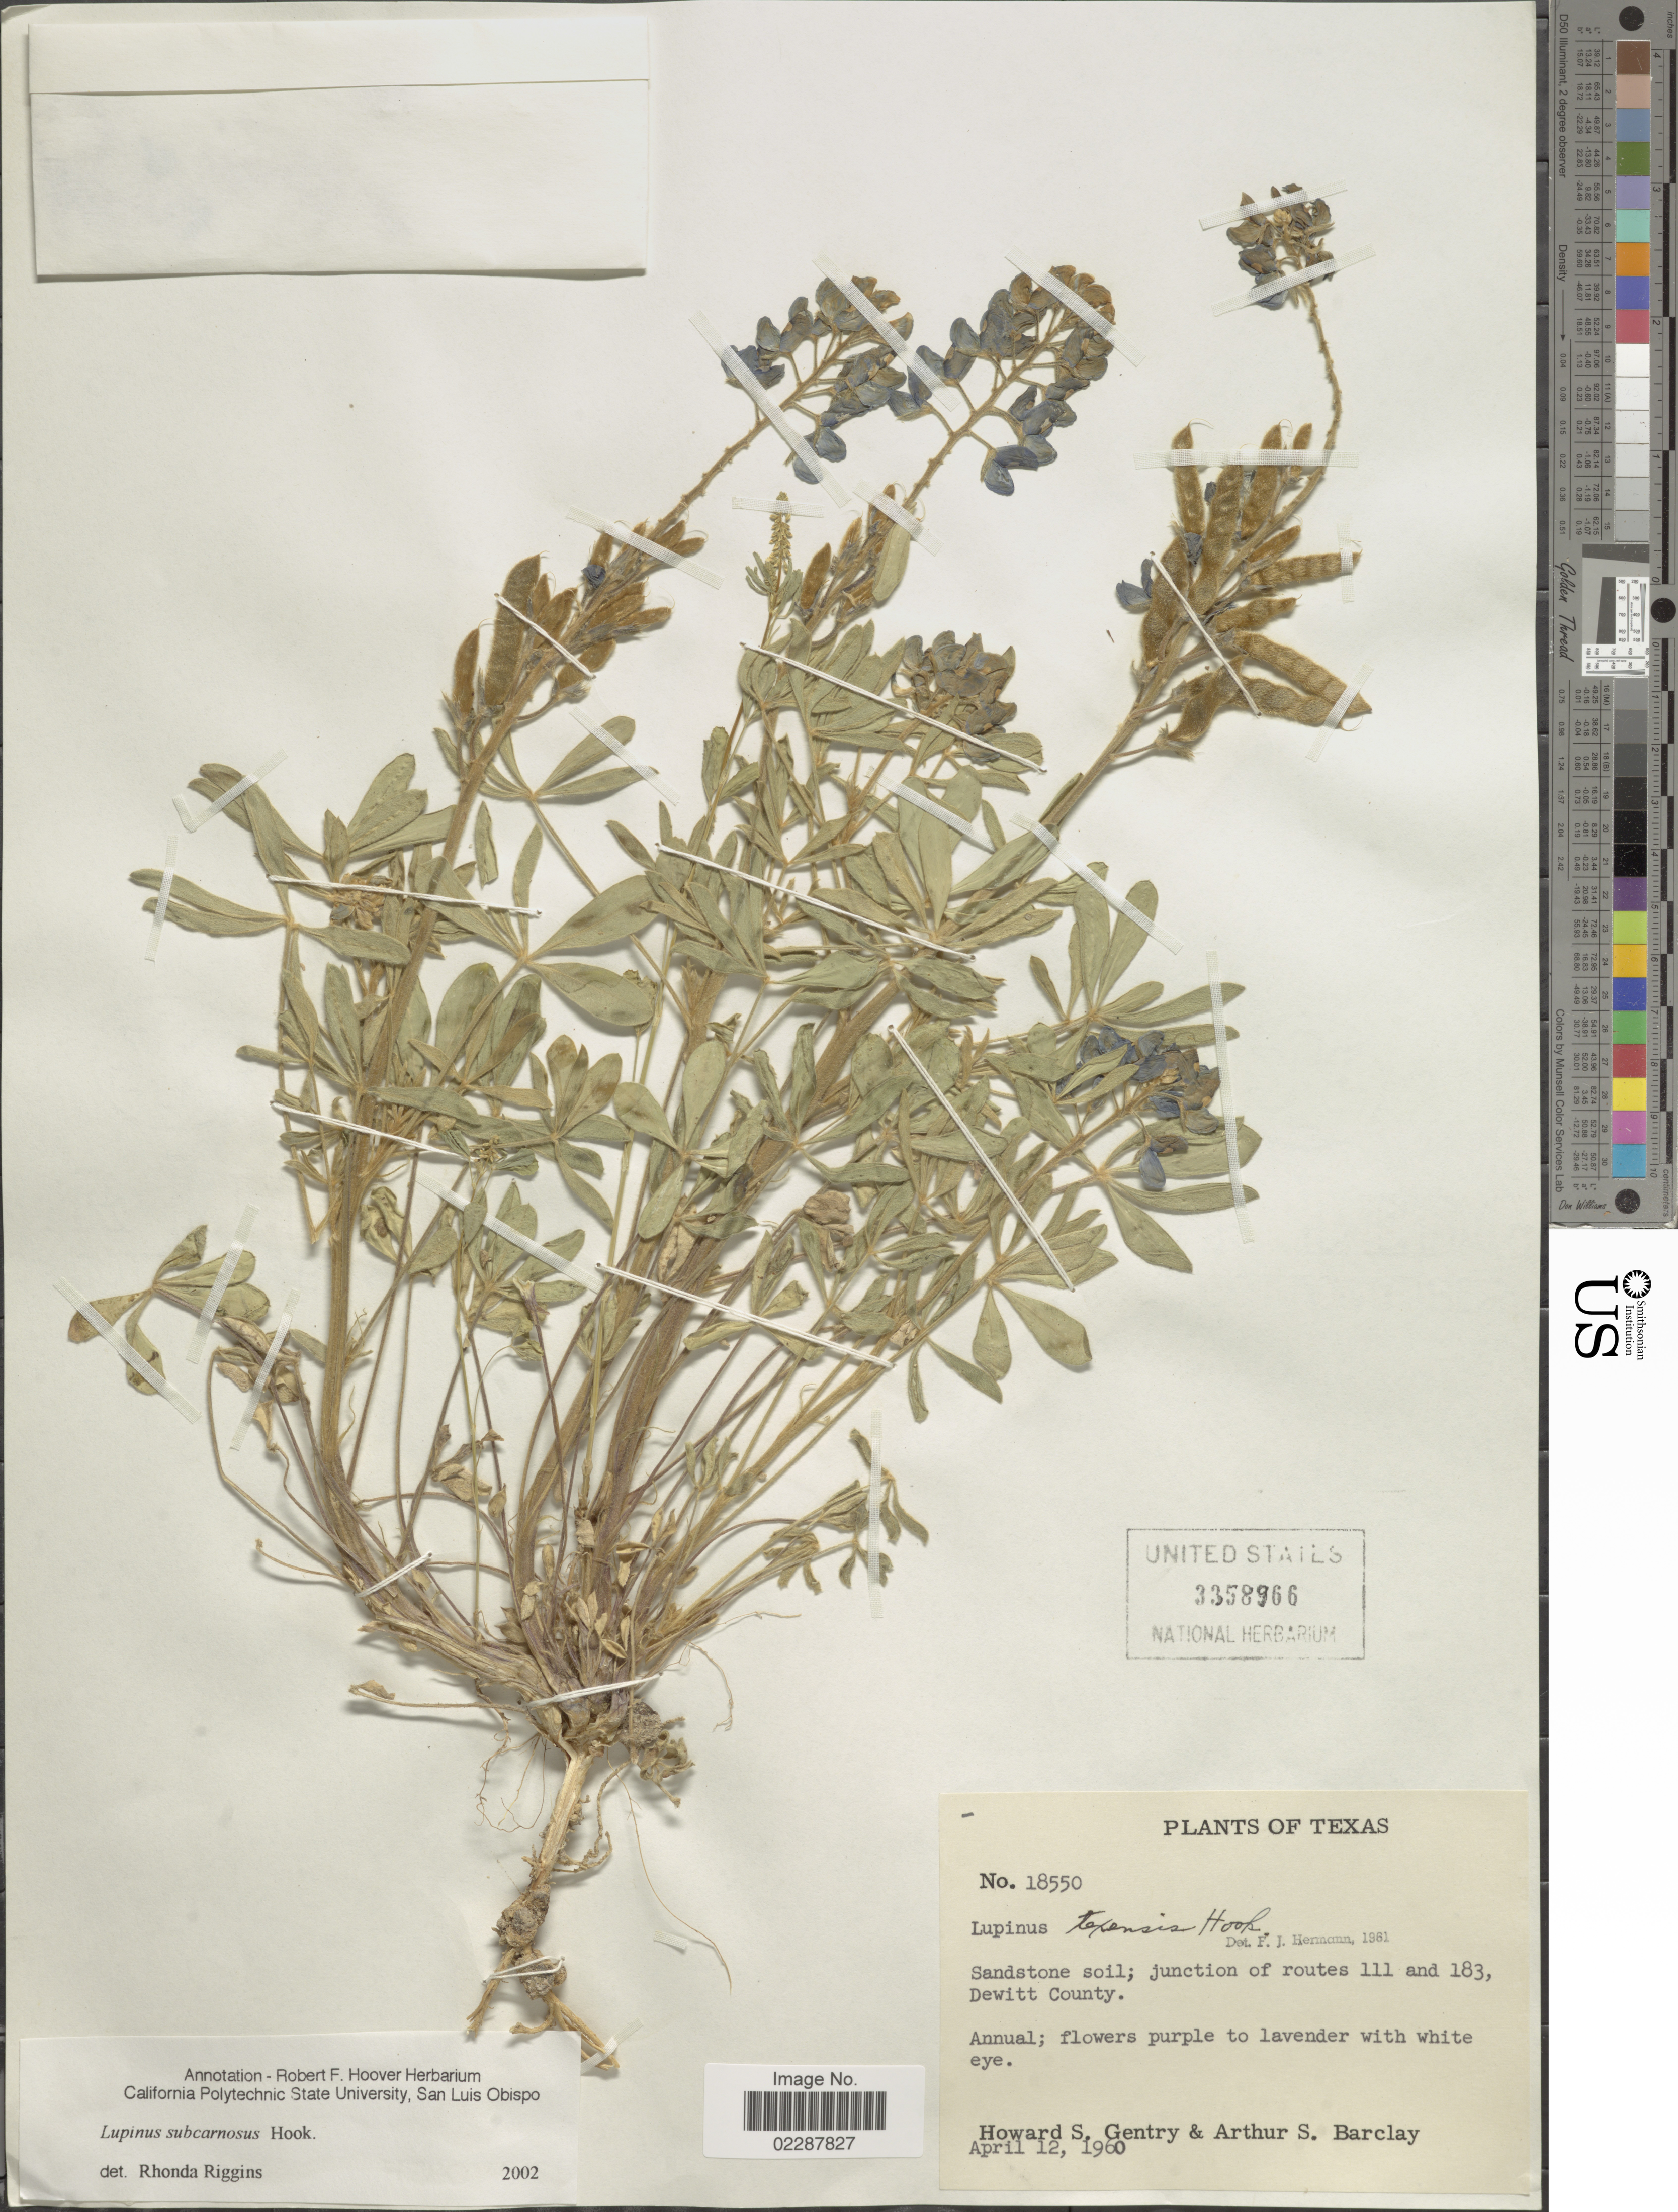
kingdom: Plantae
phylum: Tracheophyta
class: Magnoliopsida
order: Fabales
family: Fabaceae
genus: Lupinus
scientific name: Lupinus subcarnosus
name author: Hook.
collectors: H. S. Gentry & A. S. Barclay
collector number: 18550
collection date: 1960-04-12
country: United States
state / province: Texas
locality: Junction of routes 111 and 183, Dewitt County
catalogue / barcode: US 3358966